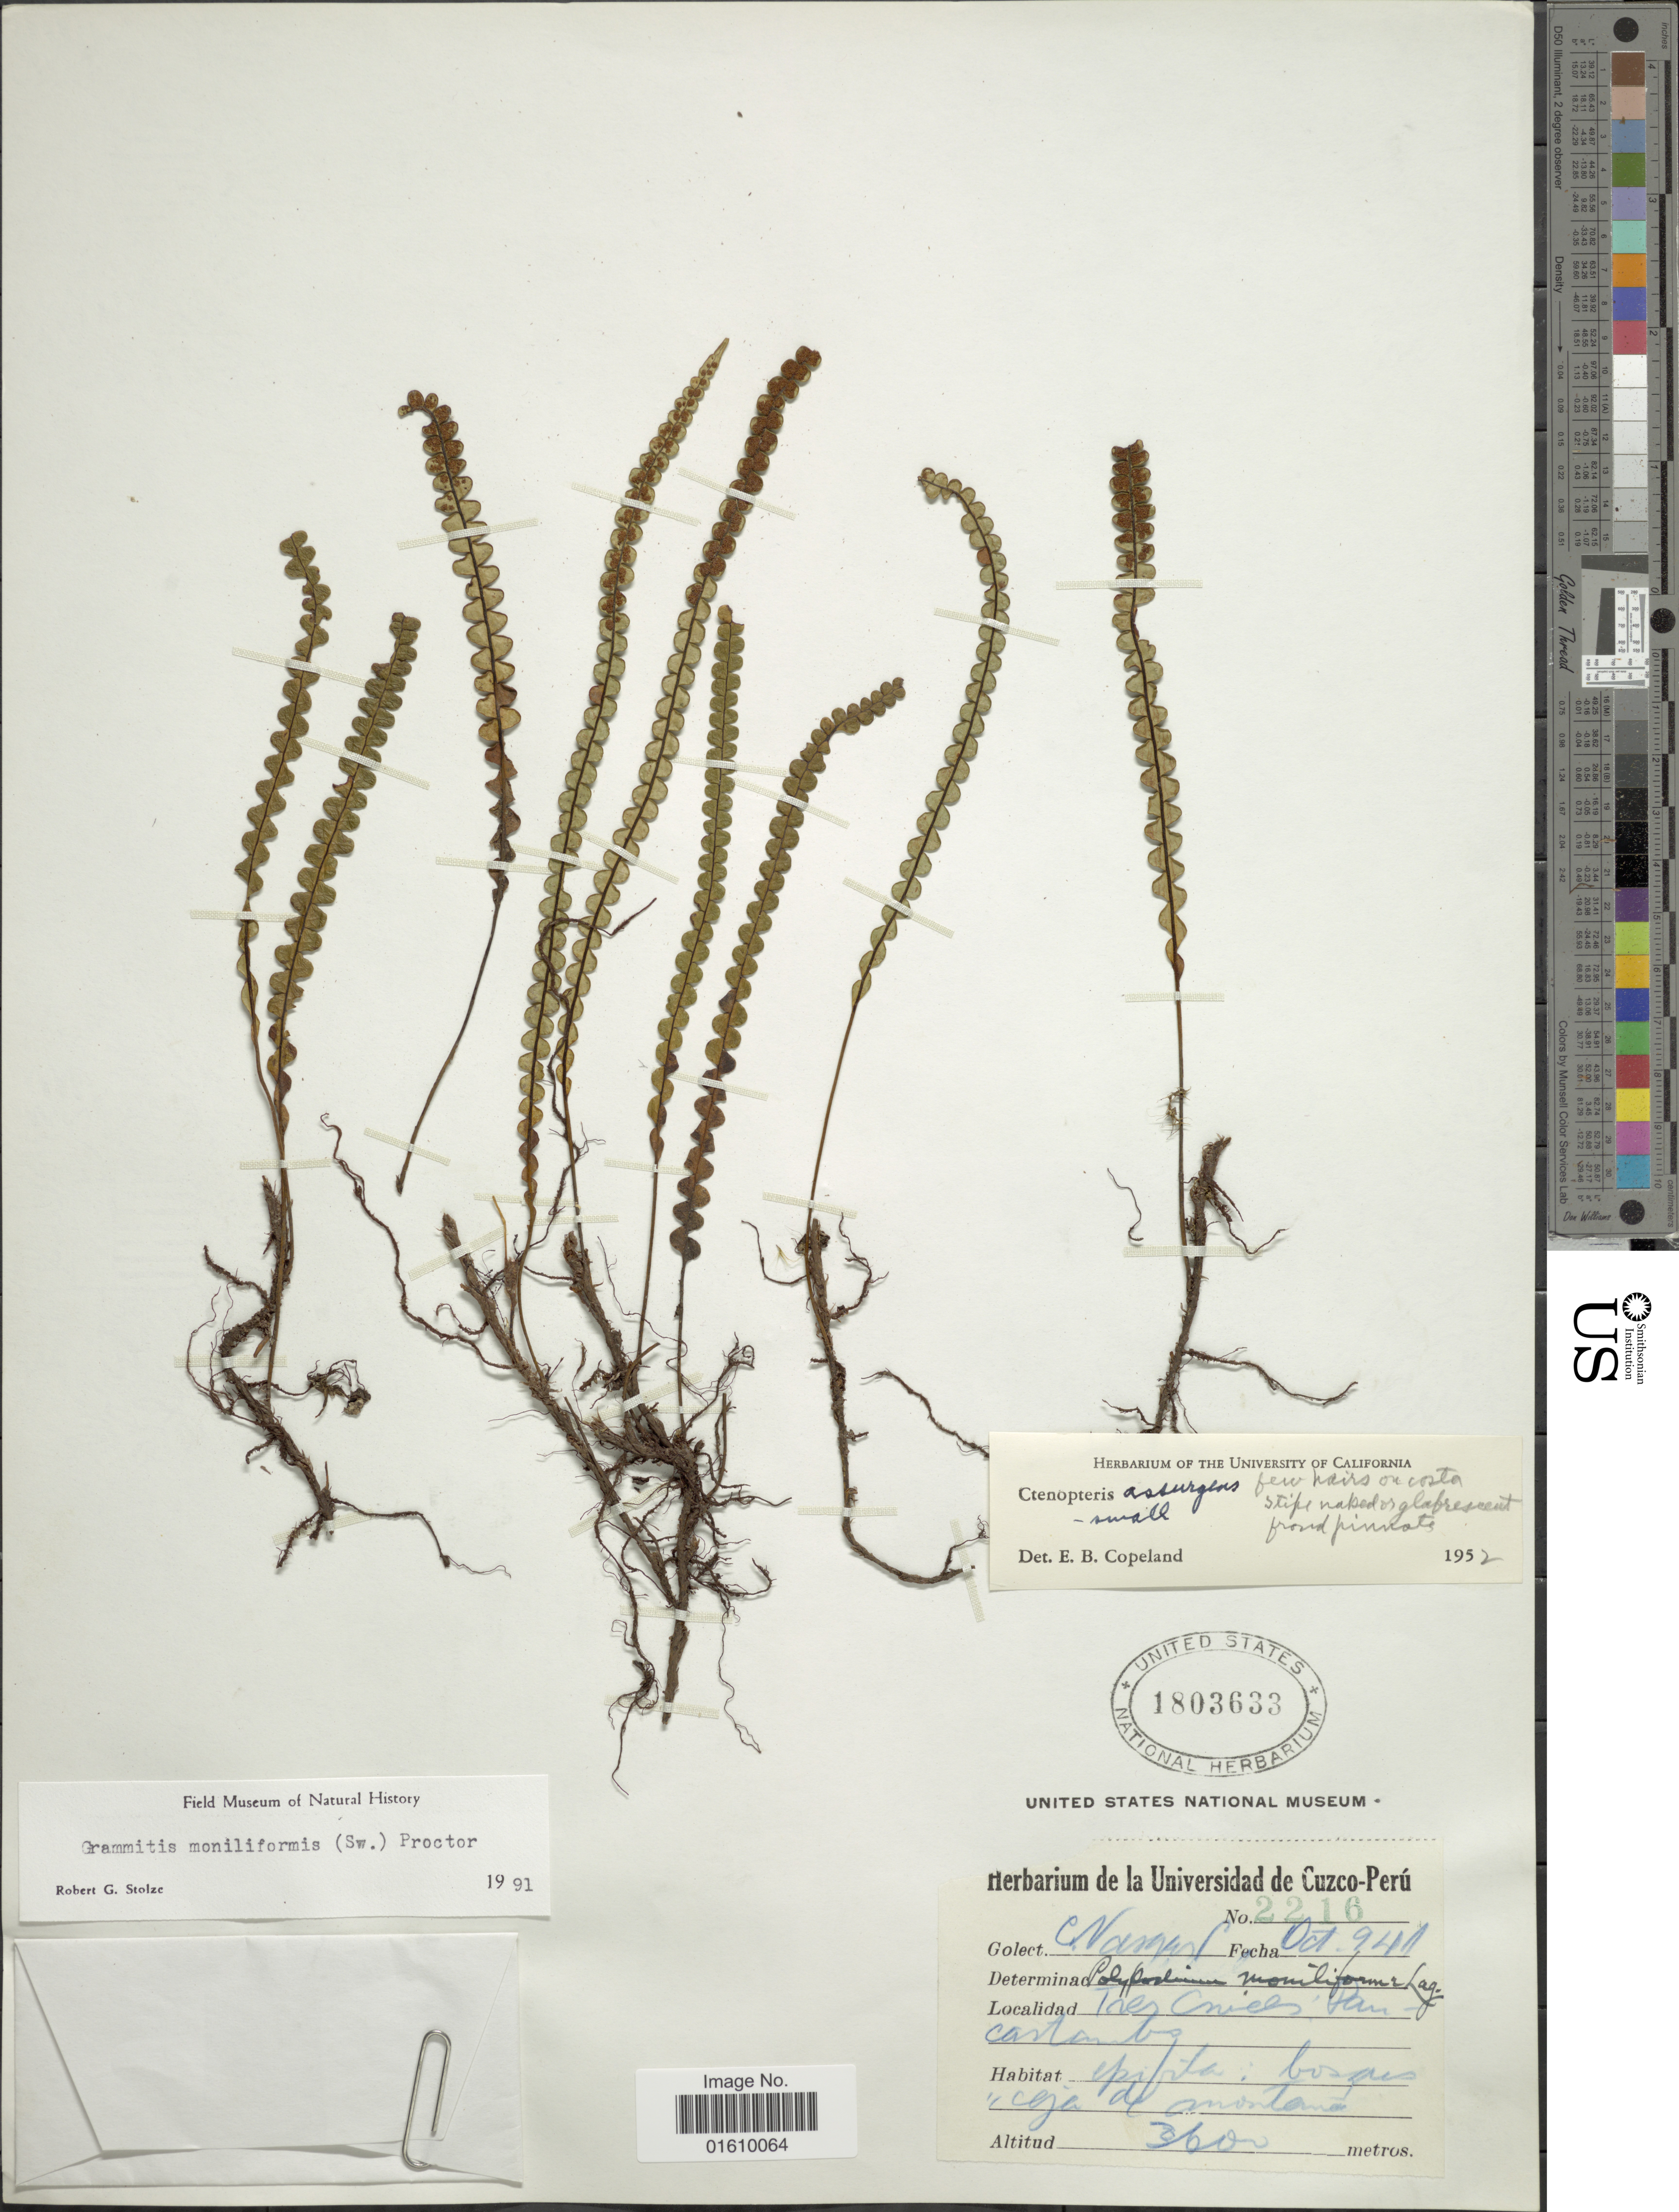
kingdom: Plantae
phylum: Tracheophyta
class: Polypodiopsida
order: Polypodiales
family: Polypodiaceae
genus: Melpomene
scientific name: Melpomene moniliformis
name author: (Lag. ex Sw.) A.R. Sm. & R.C. Moran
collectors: C. Nasgar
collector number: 2216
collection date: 1941-10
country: Peru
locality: Tres Caniels Pancastanbo.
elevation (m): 3600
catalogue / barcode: US 1803633